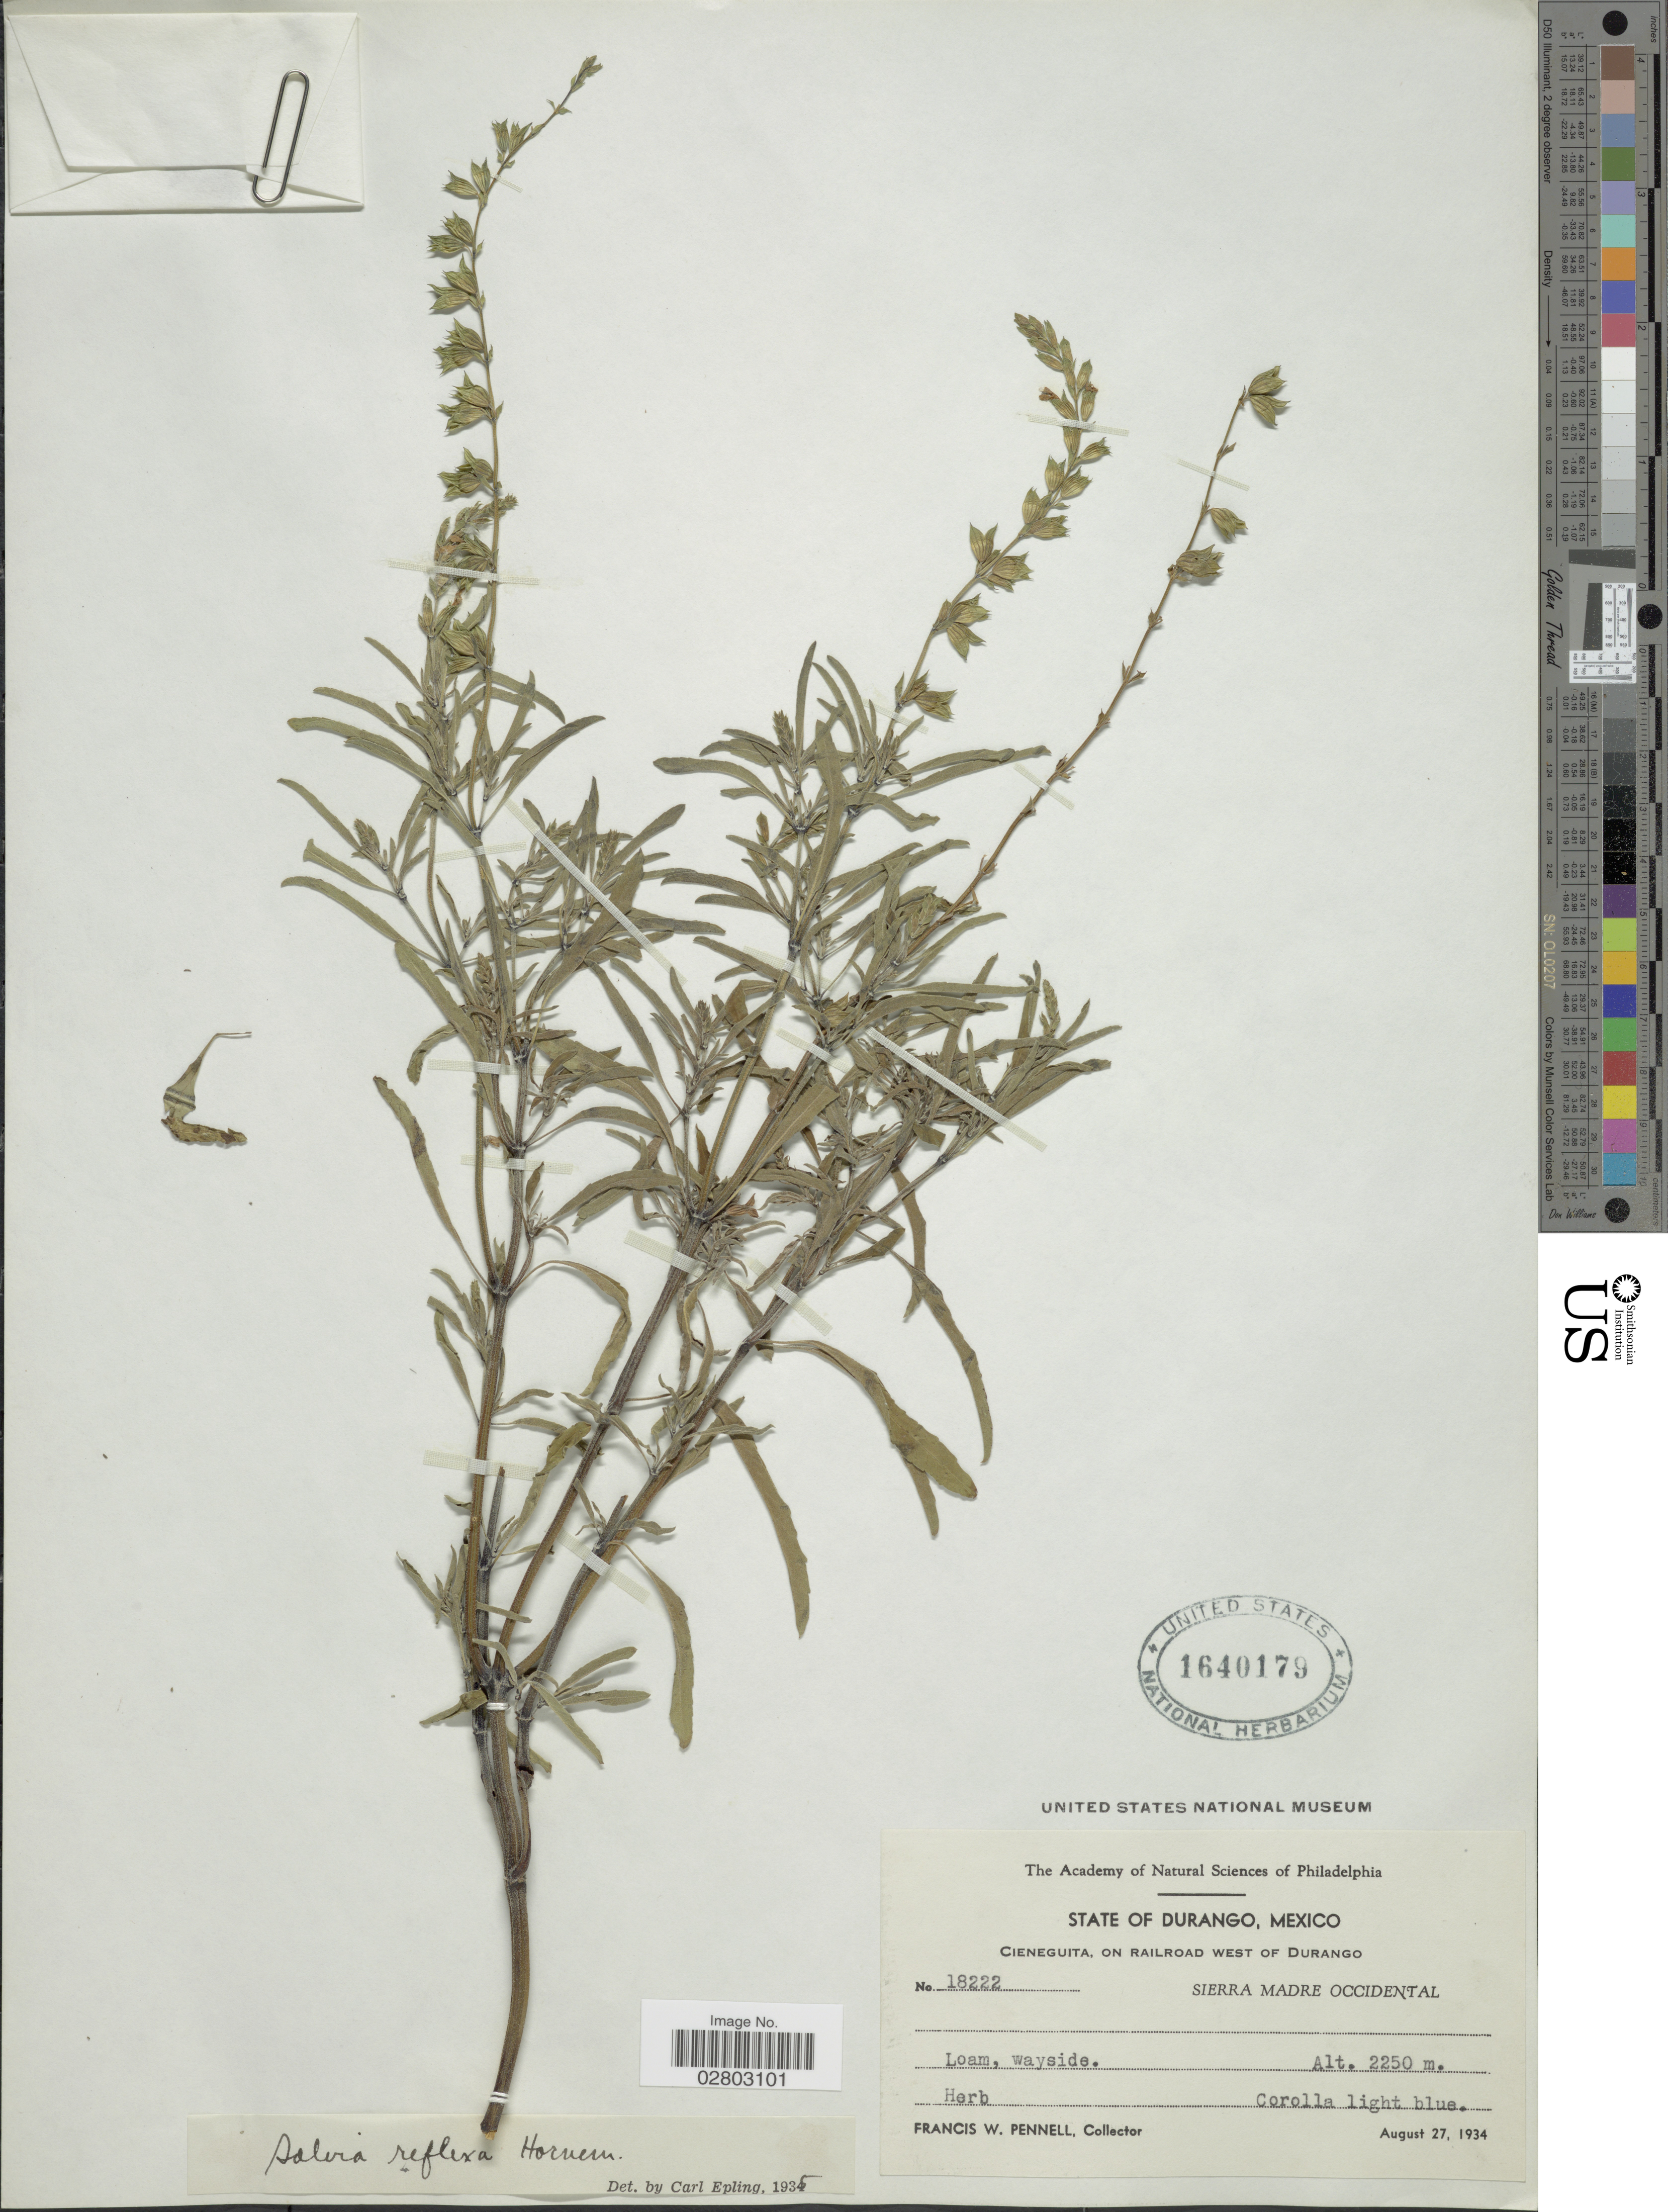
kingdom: Plantae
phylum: Tracheophyta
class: Magnoliopsida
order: Lamiales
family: Lamiaceae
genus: Salvia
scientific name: Salvia reflexa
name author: Hornem.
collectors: F. W. Pennell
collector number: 18222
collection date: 1934-08-27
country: Mexico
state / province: Durango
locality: Cieneguita, on Railroad West of Durango, Sierra Madre Occidental.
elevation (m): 2250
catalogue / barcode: US 1640179